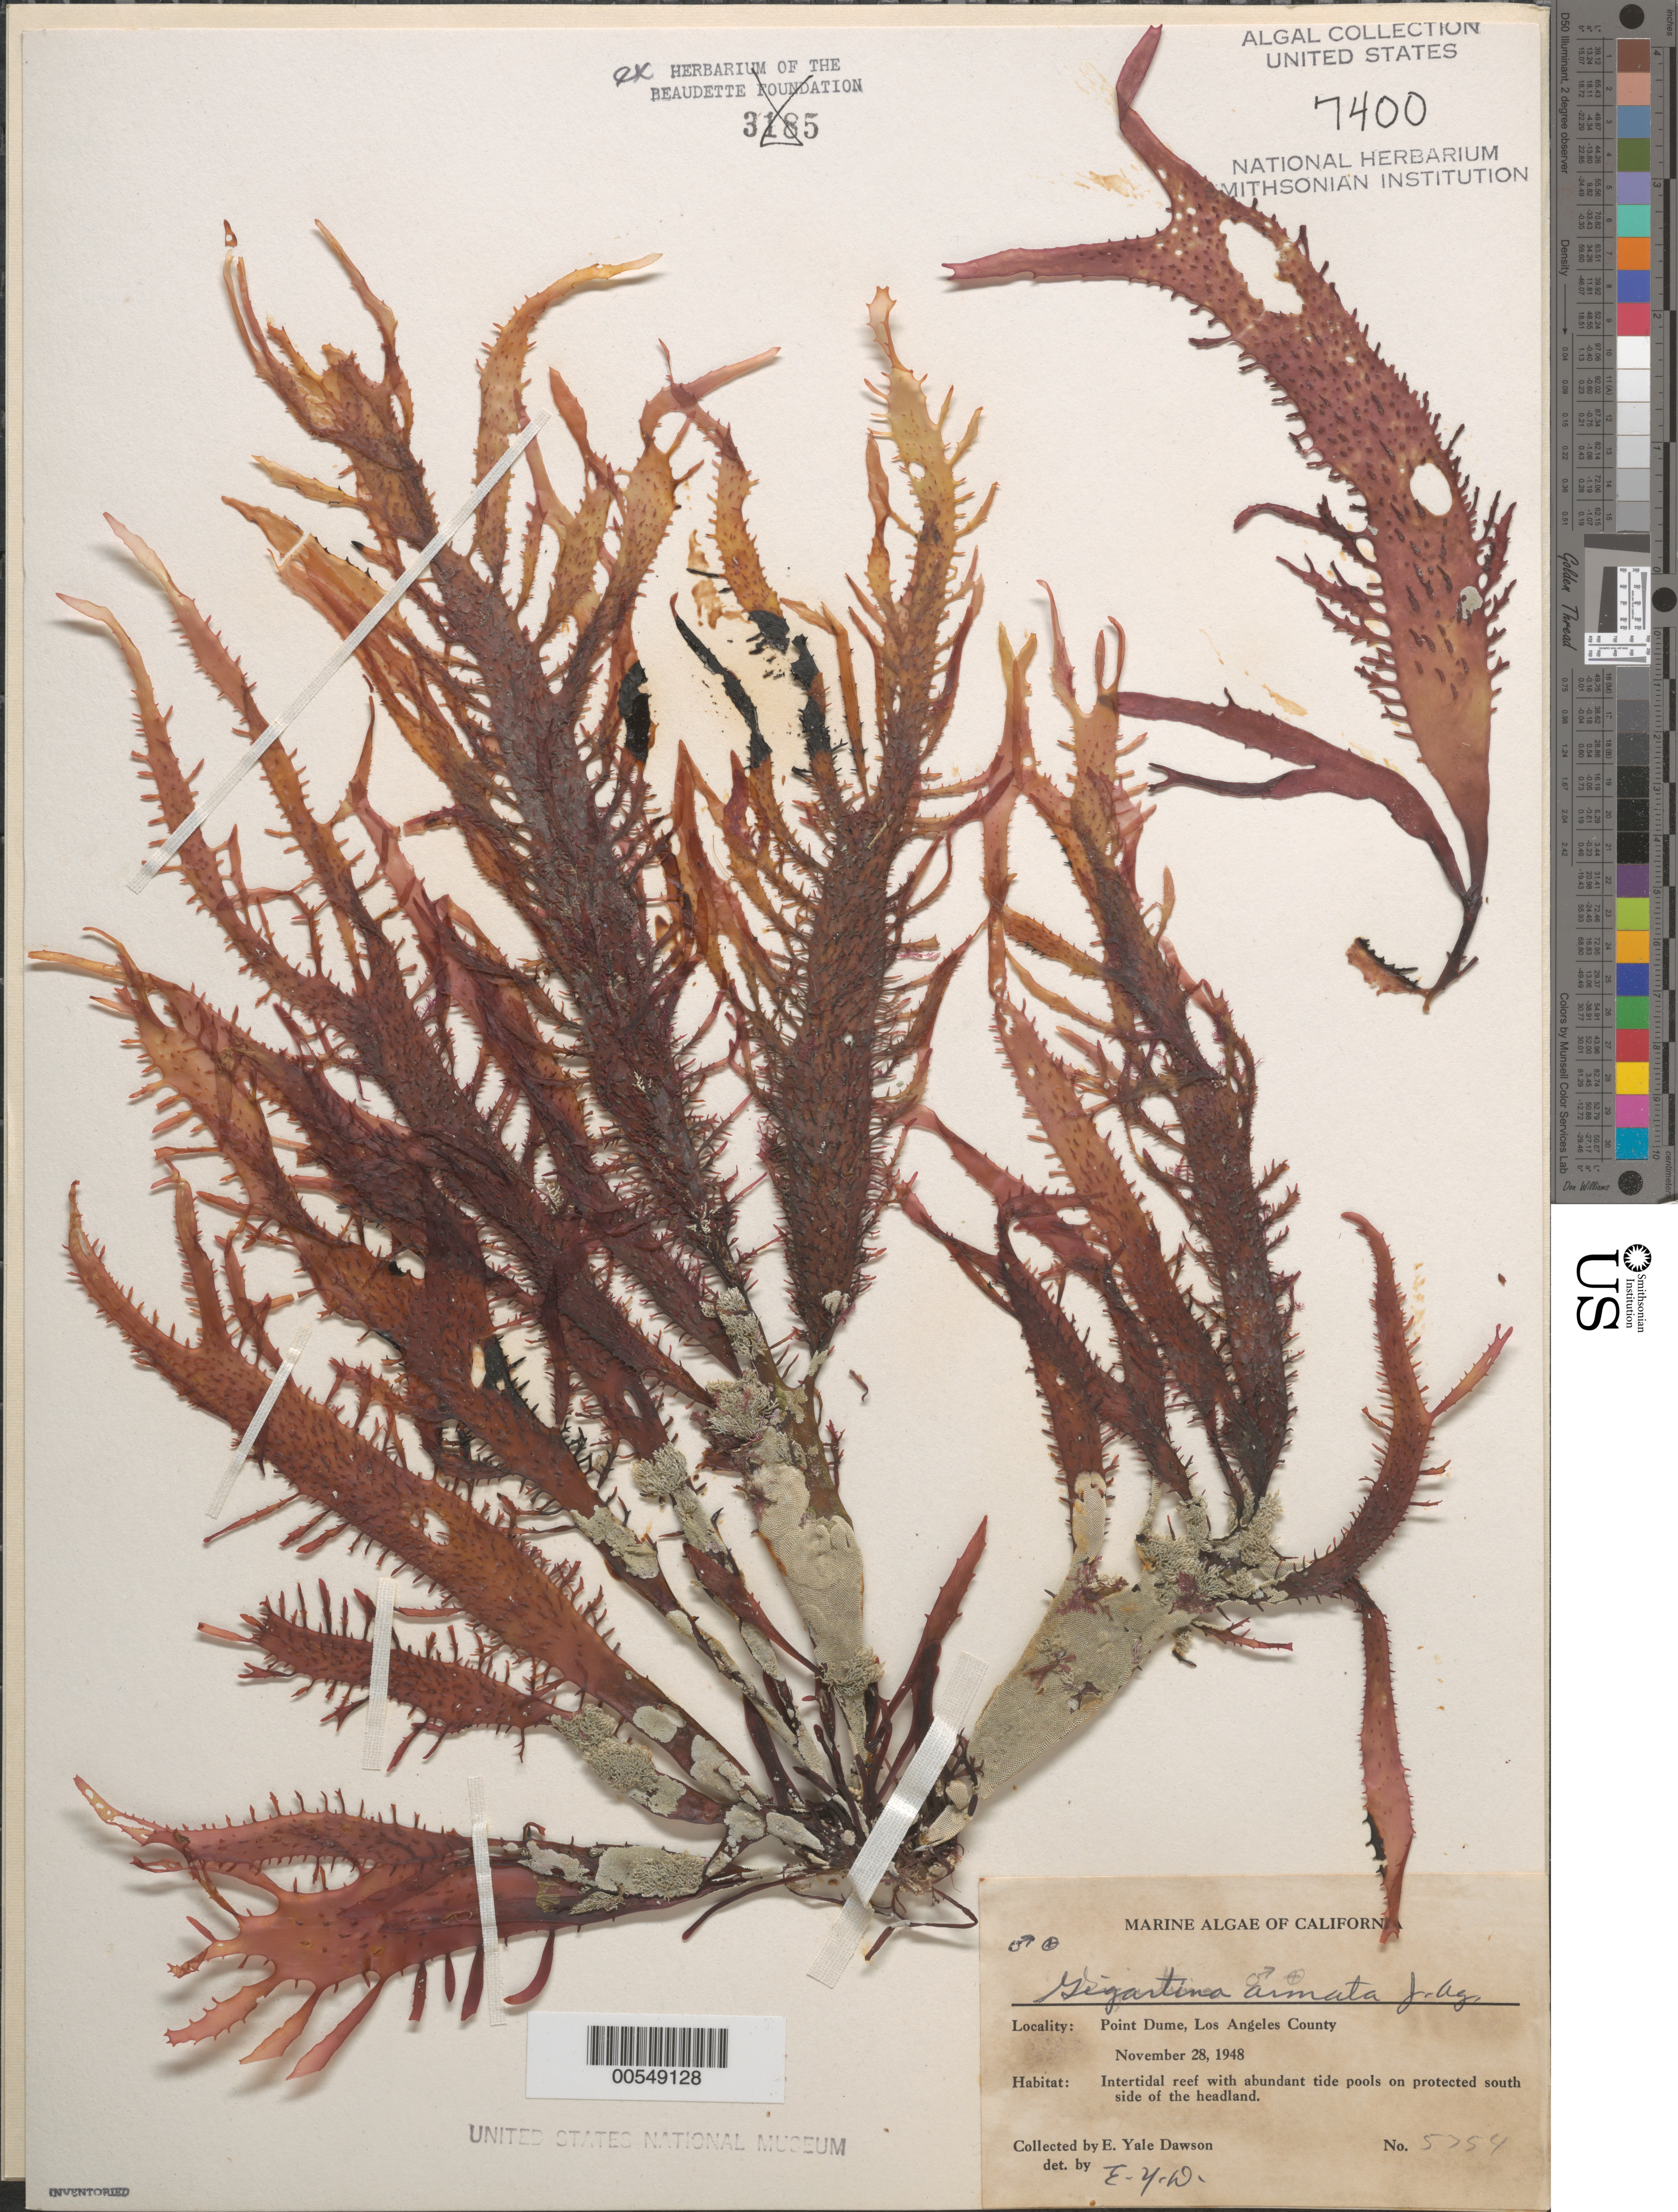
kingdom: Plantae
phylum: Rhodophyta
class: Florideophyceae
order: Gigartinales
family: Gigartinaceae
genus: Chondracanthus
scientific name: Chondracanthus spinosus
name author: (Kütz.) Guiry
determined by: Algae name updating Project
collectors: E. Y. Dawson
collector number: EYD 5754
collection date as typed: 28 Nov 1948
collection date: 1948-11-28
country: United States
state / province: California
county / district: Los Angeles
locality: Point Dume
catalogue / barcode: US 7400